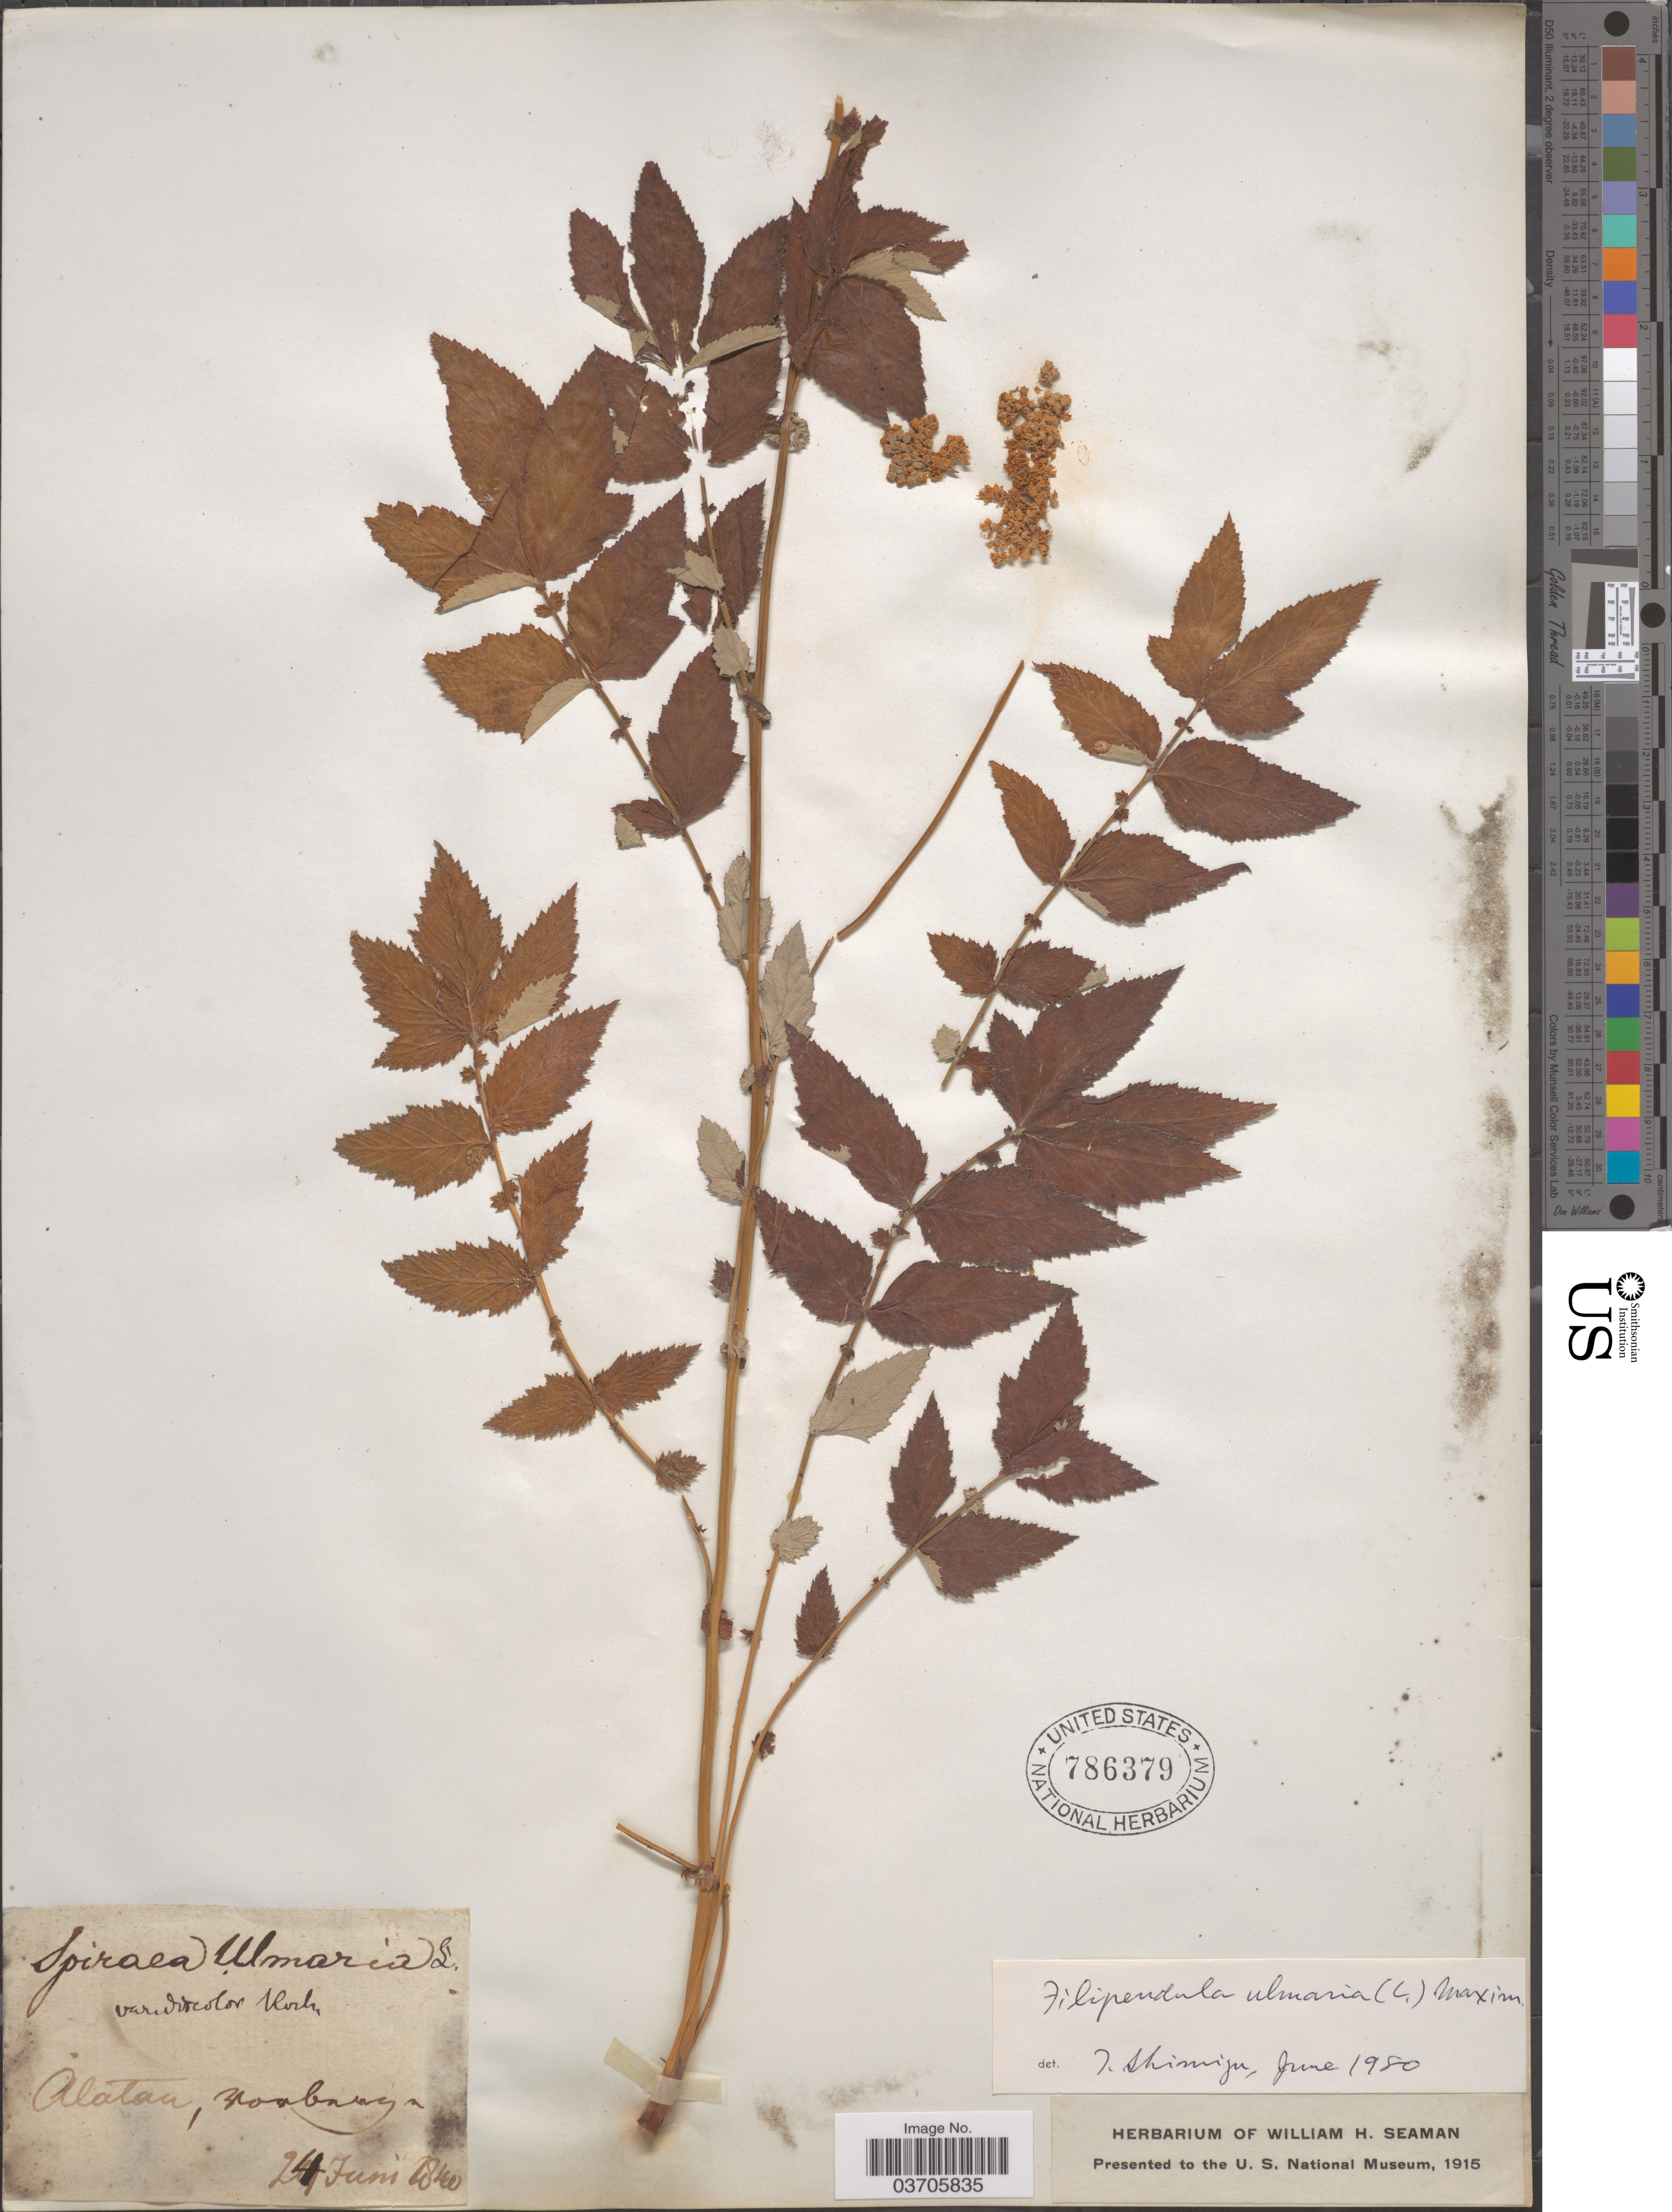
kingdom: Plantae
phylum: Tracheophyta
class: Magnoliopsida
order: Rosales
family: Rosaceae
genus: Filipendula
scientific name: Filipendula ulmaria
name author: (L.) Maxim.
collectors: Ex herb. W. H. Seaman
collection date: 1840-06-24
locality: Alatau, [illegible text].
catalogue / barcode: US 786379